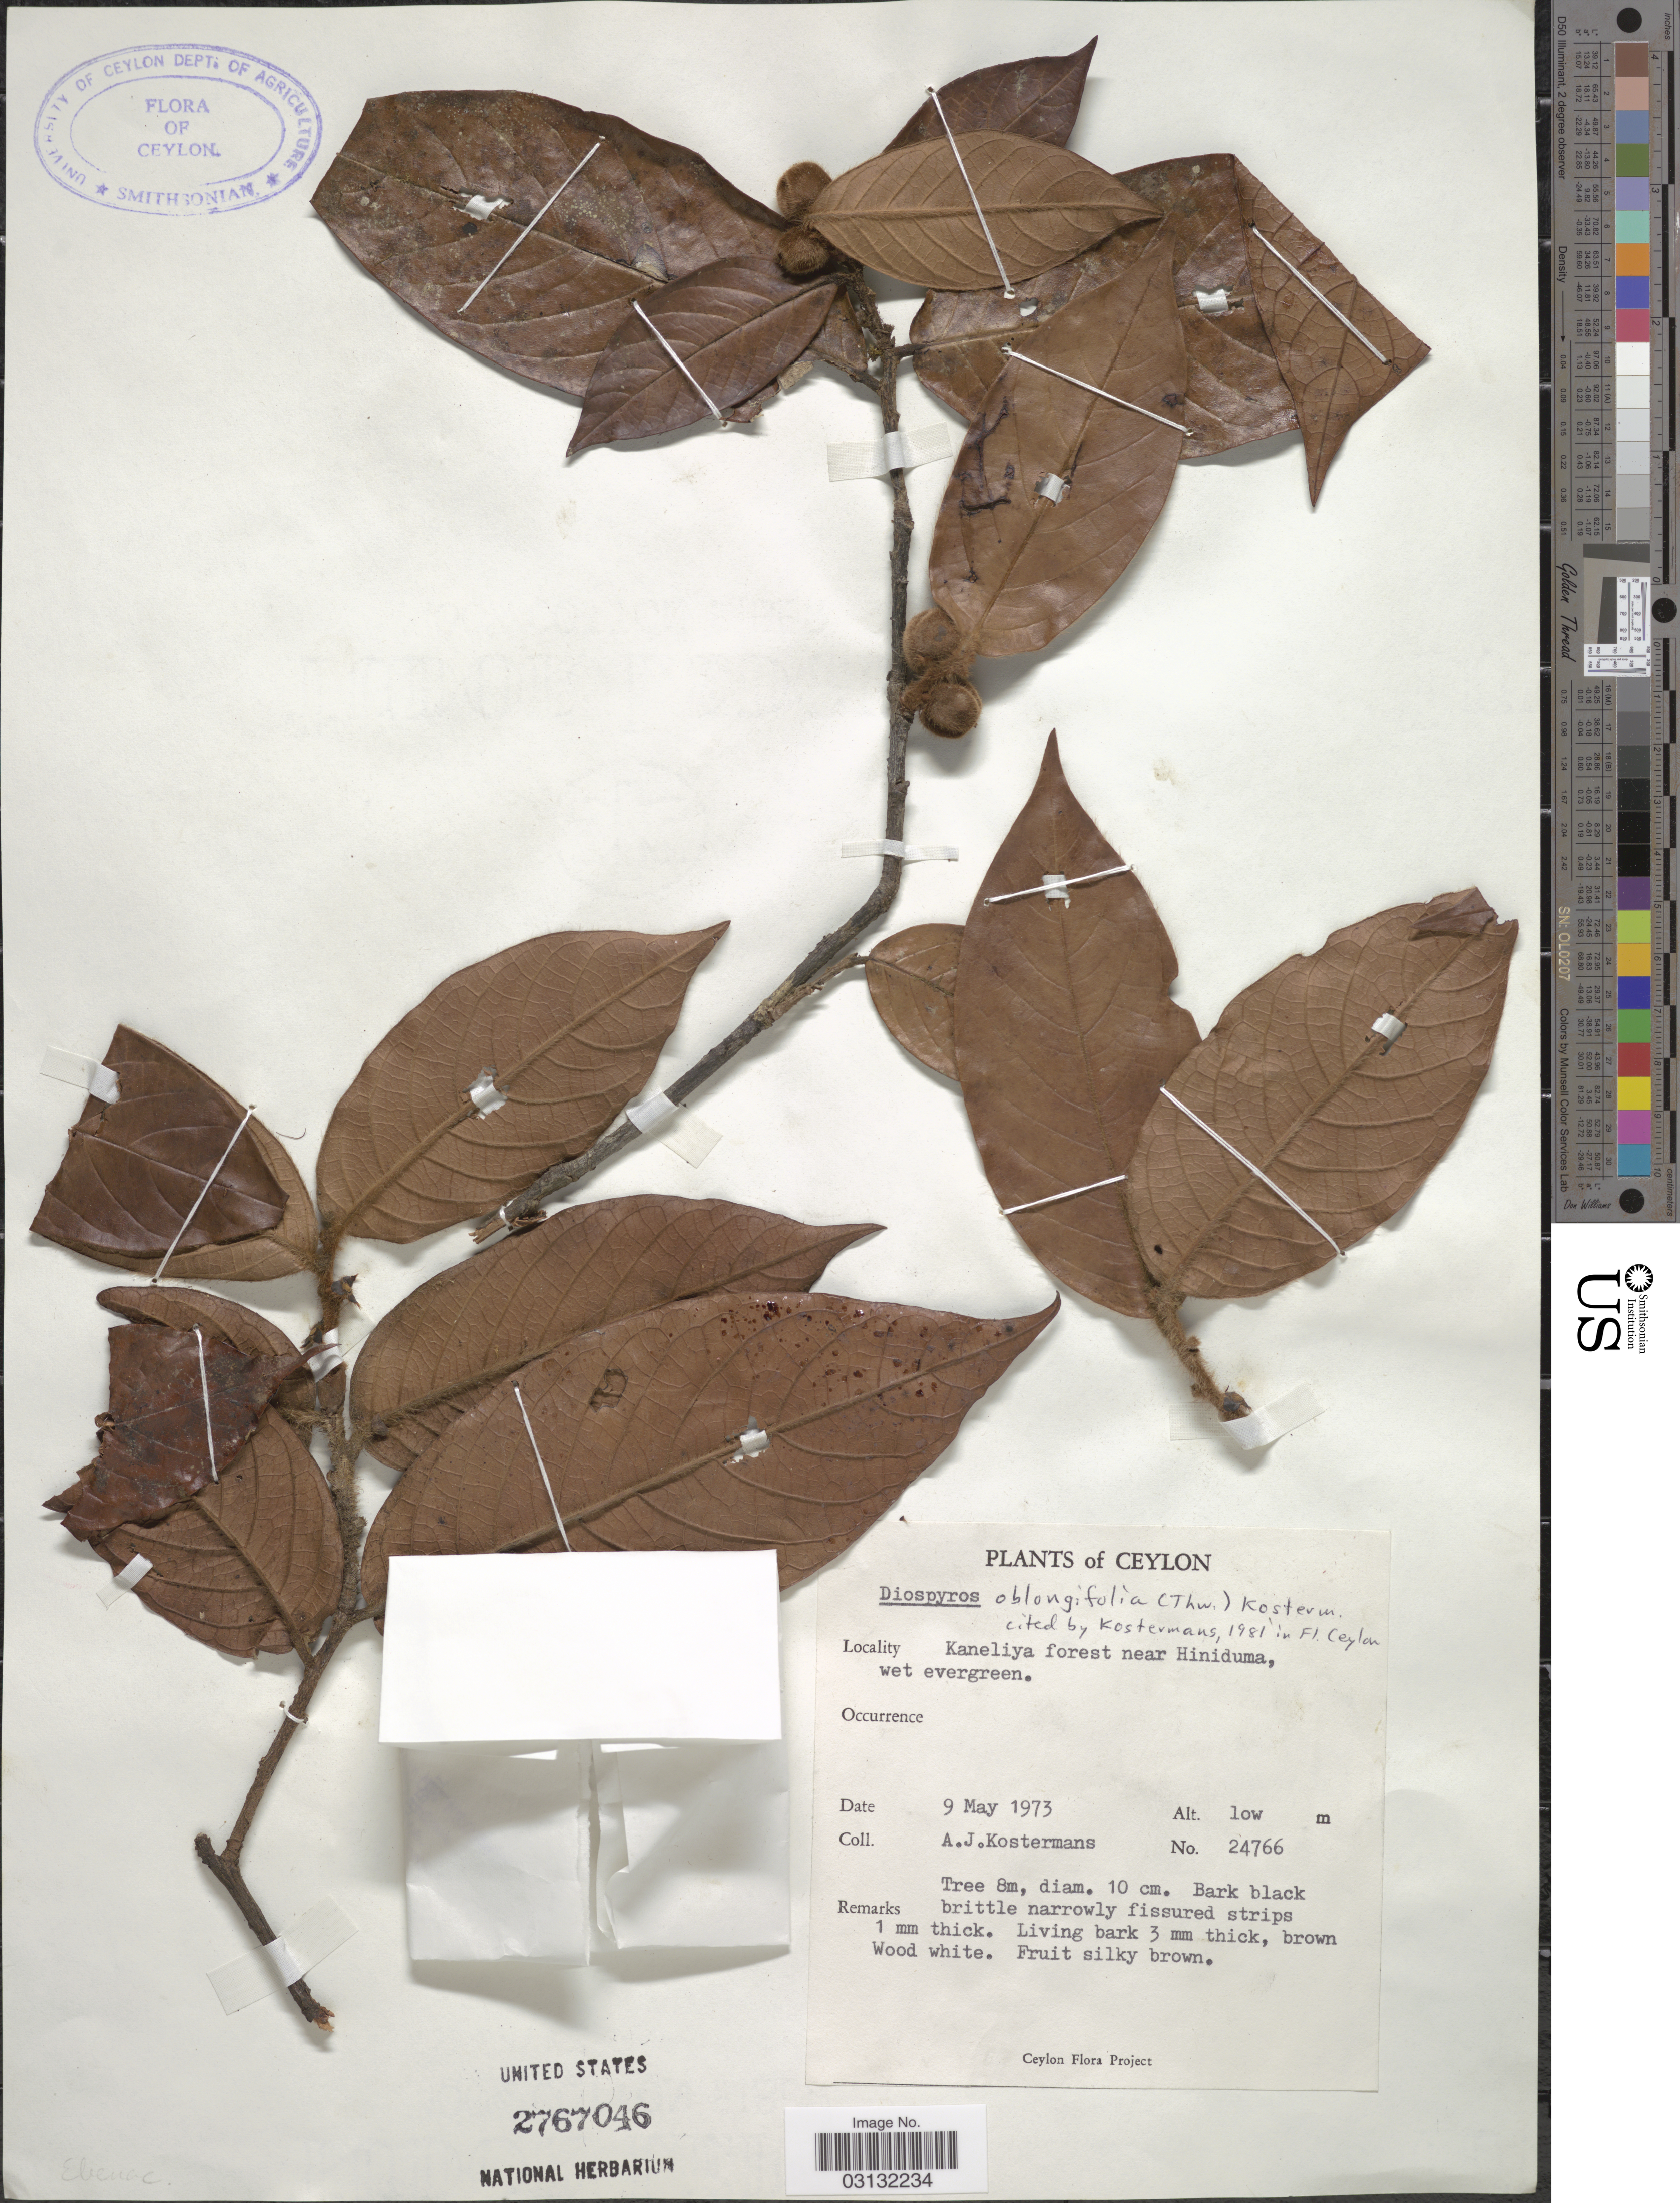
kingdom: Plantae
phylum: Tracheophyta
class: Magnoliopsida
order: Ericales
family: Ebenaceae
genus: Diospyros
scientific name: Diospyros oblongifolia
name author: (Thwaites) Kosterm.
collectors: A. J. G. Kostermans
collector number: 24766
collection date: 1973-05-09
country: Sri Lanka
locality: Ceylon. Kaneliya forest near Hiniduma.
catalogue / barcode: US 2767046